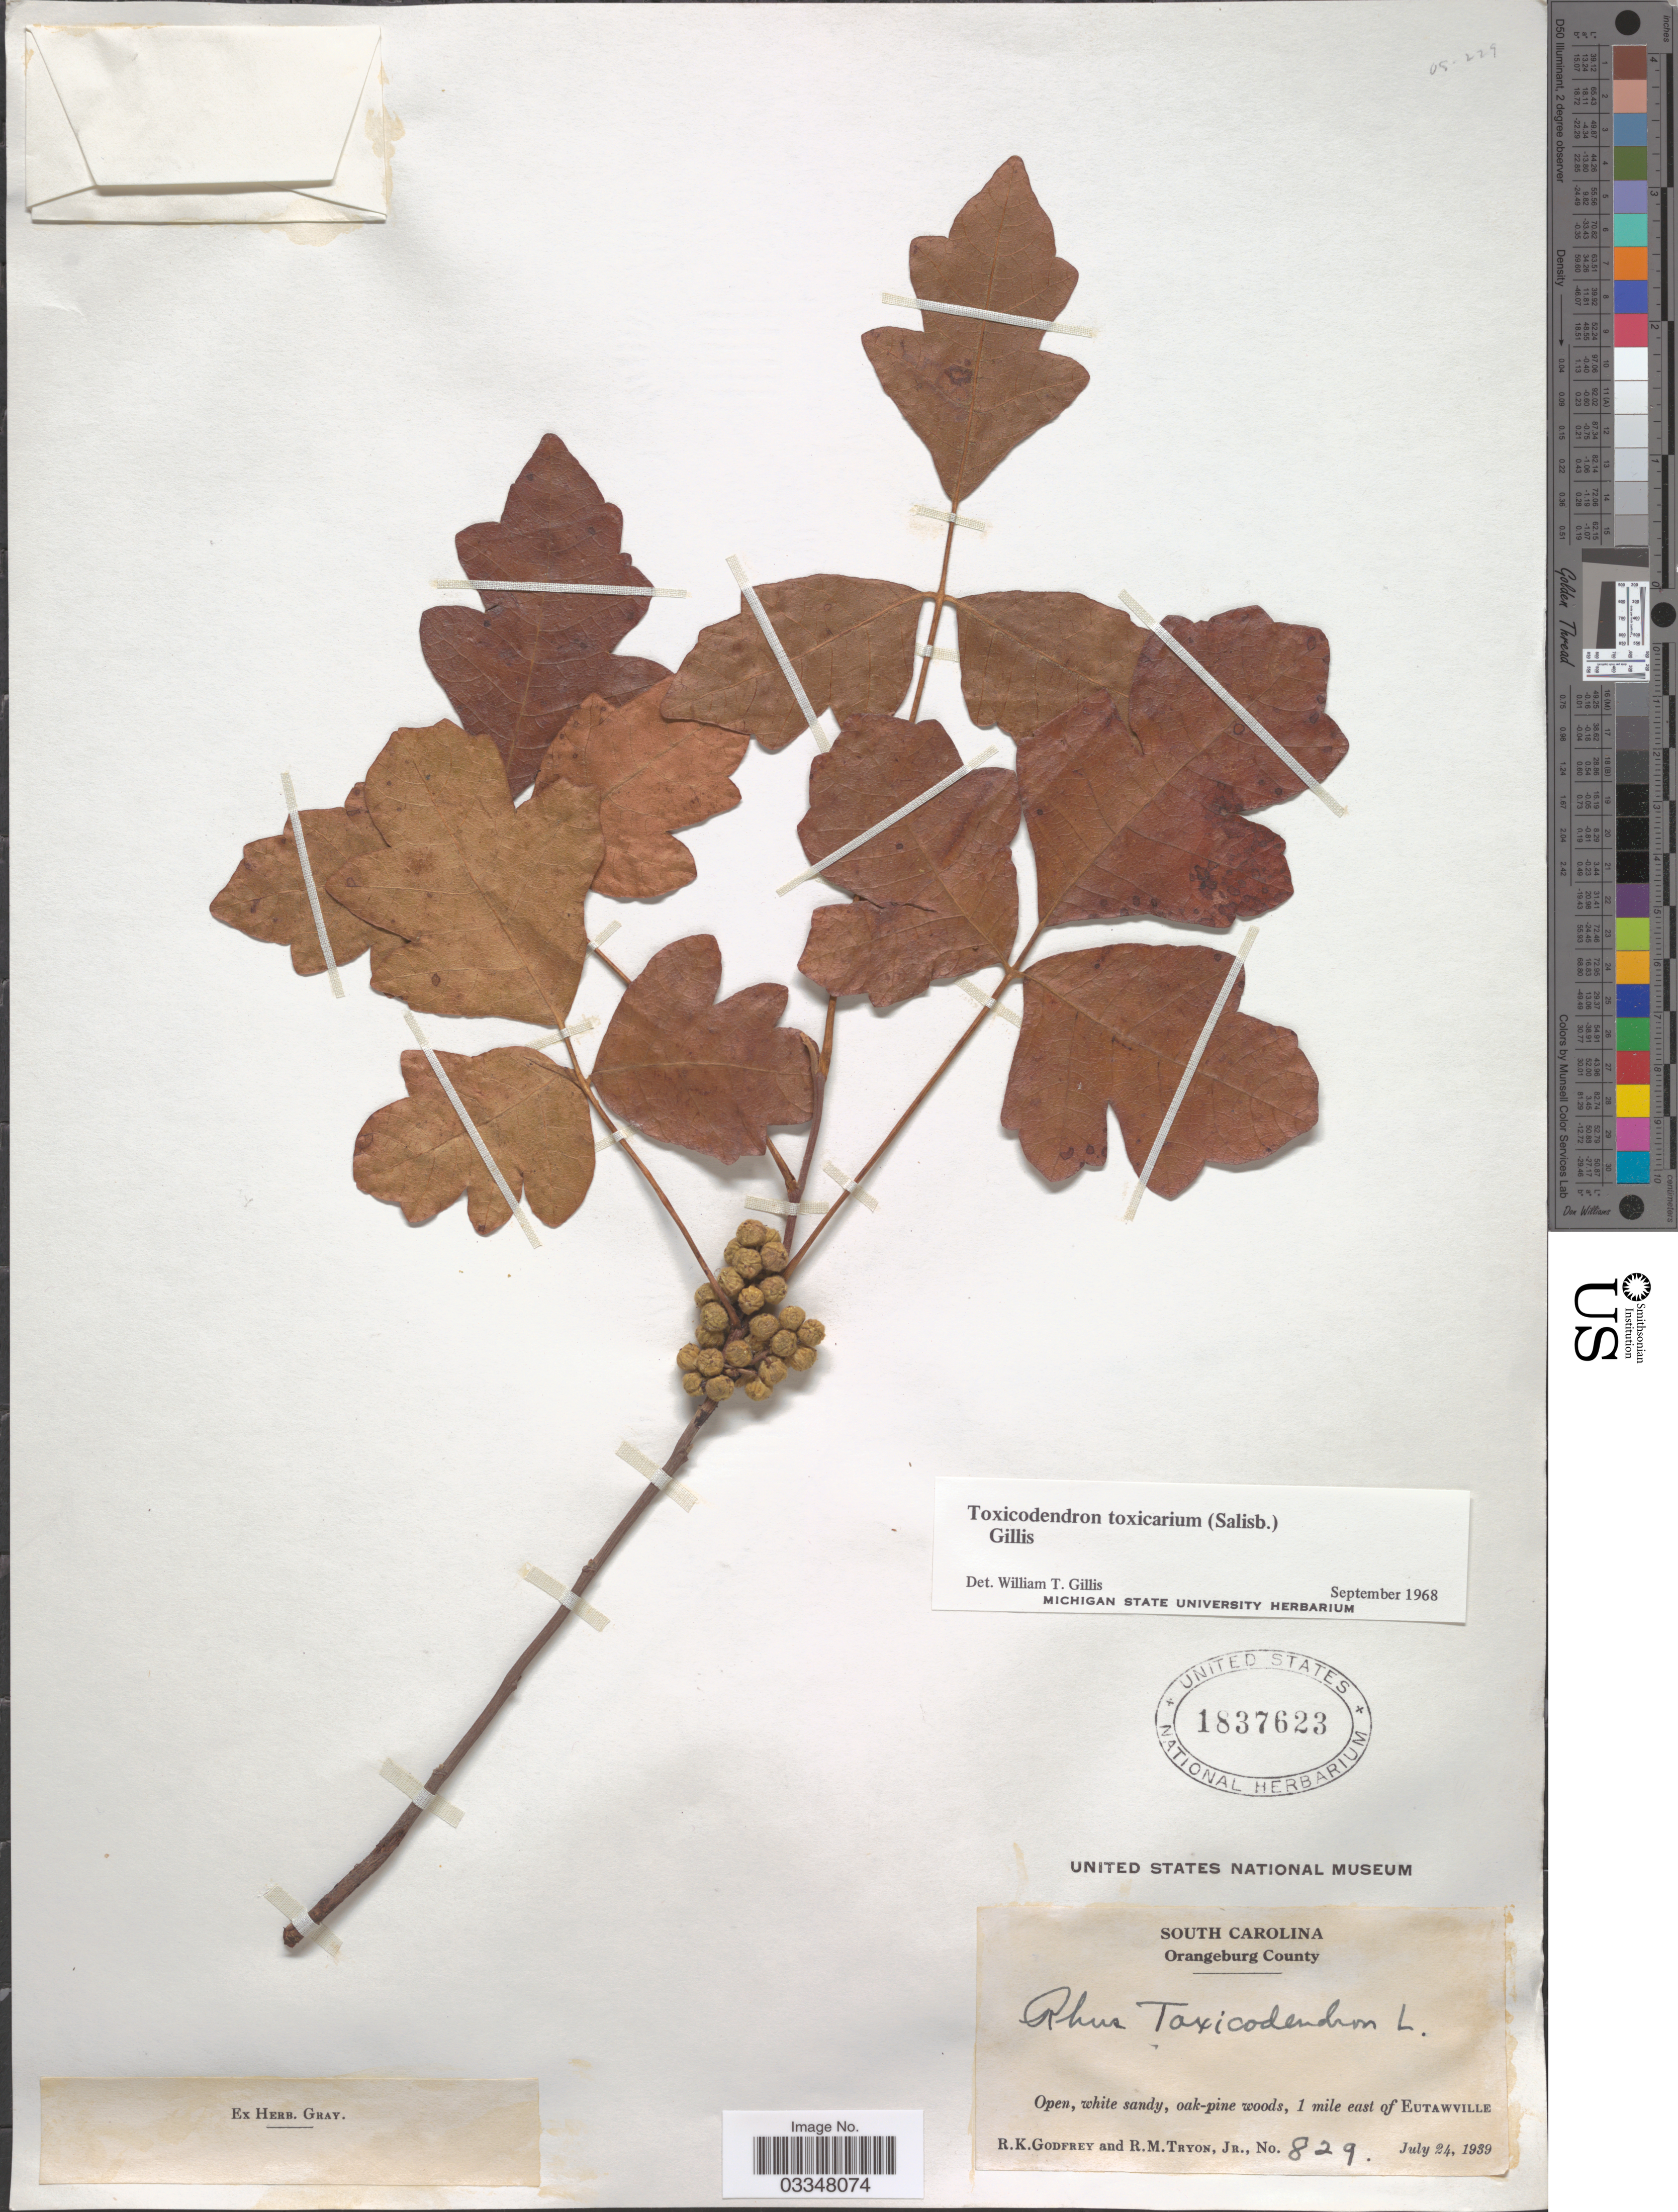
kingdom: Plantae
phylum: Tracheophyta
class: Magnoliopsida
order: Sapindales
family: Anacardiaceae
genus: Toxicodendron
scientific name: Toxicodendron toxicarium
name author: Gillis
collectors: R. K. Godfrey & R. Tryon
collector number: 829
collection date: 1939-07-24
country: United States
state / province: South Carolina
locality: Orangeburg County. 1 mile east of Eutawville.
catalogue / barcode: US 1837623